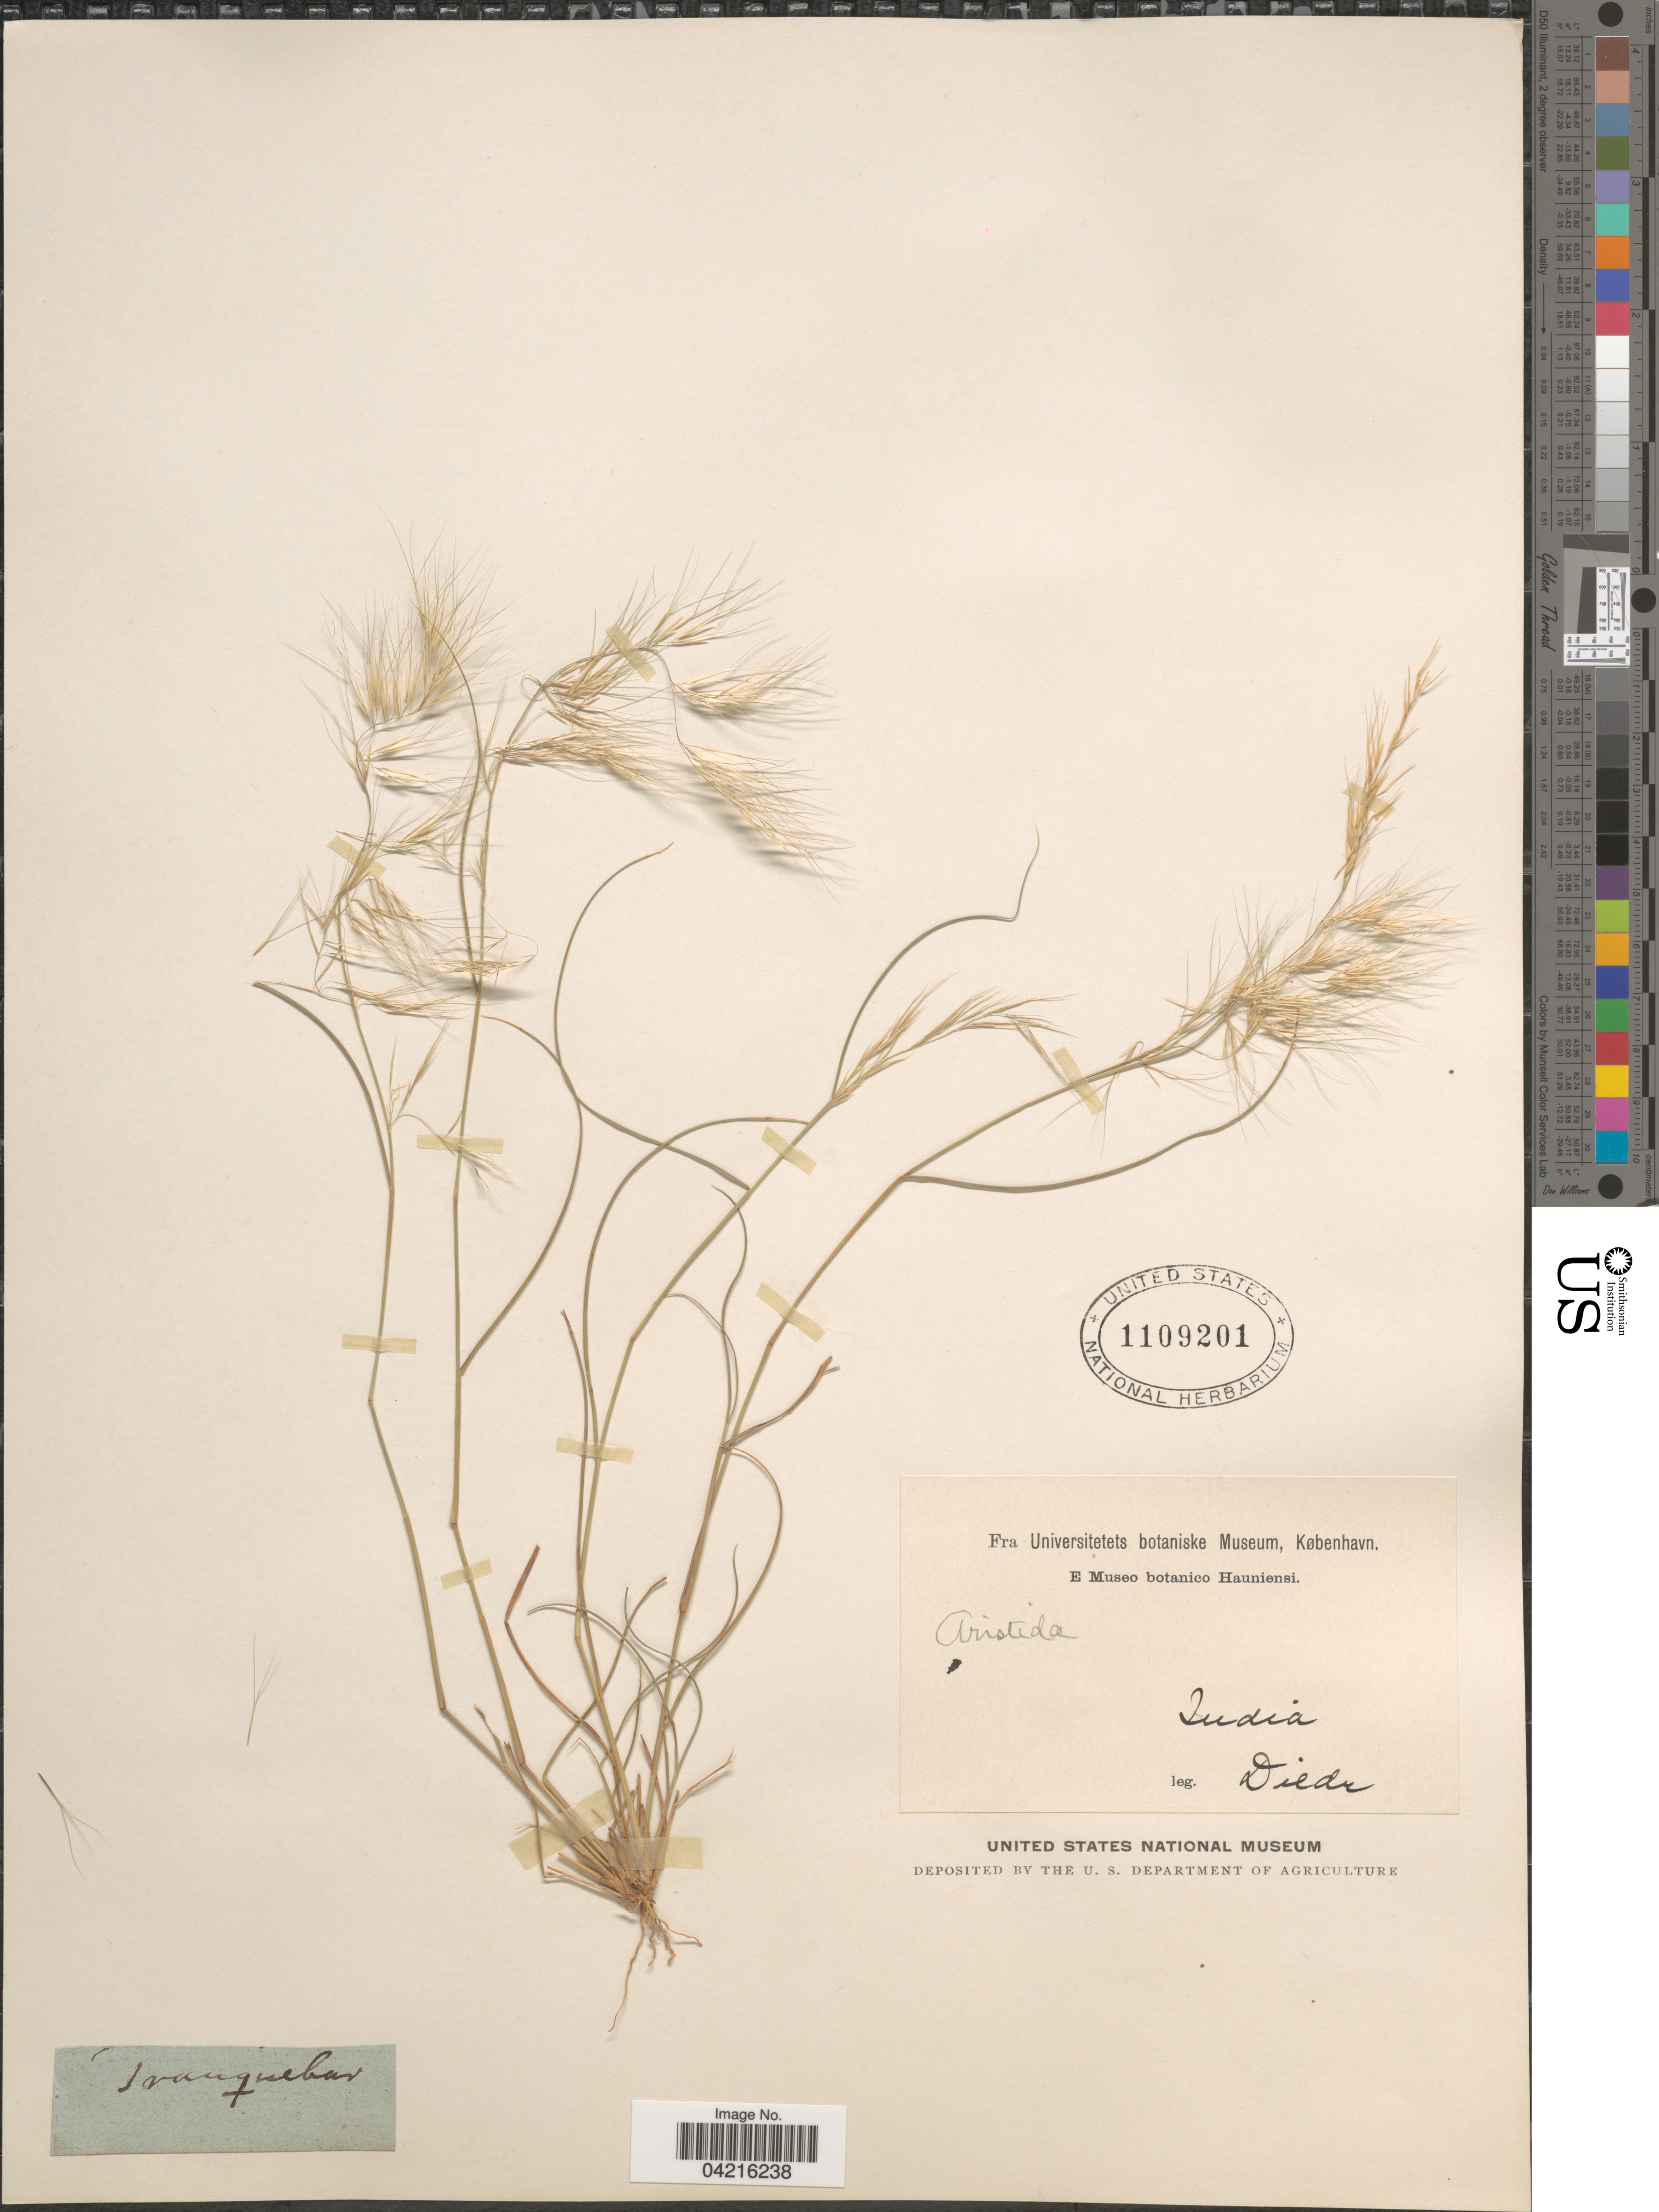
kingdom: Plantae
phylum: Tracheophyta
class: Liliopsida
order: Poales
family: Poaceae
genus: Aristida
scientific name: Aristida adscensionis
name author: L.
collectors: Diedr.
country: India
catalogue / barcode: US 1109201